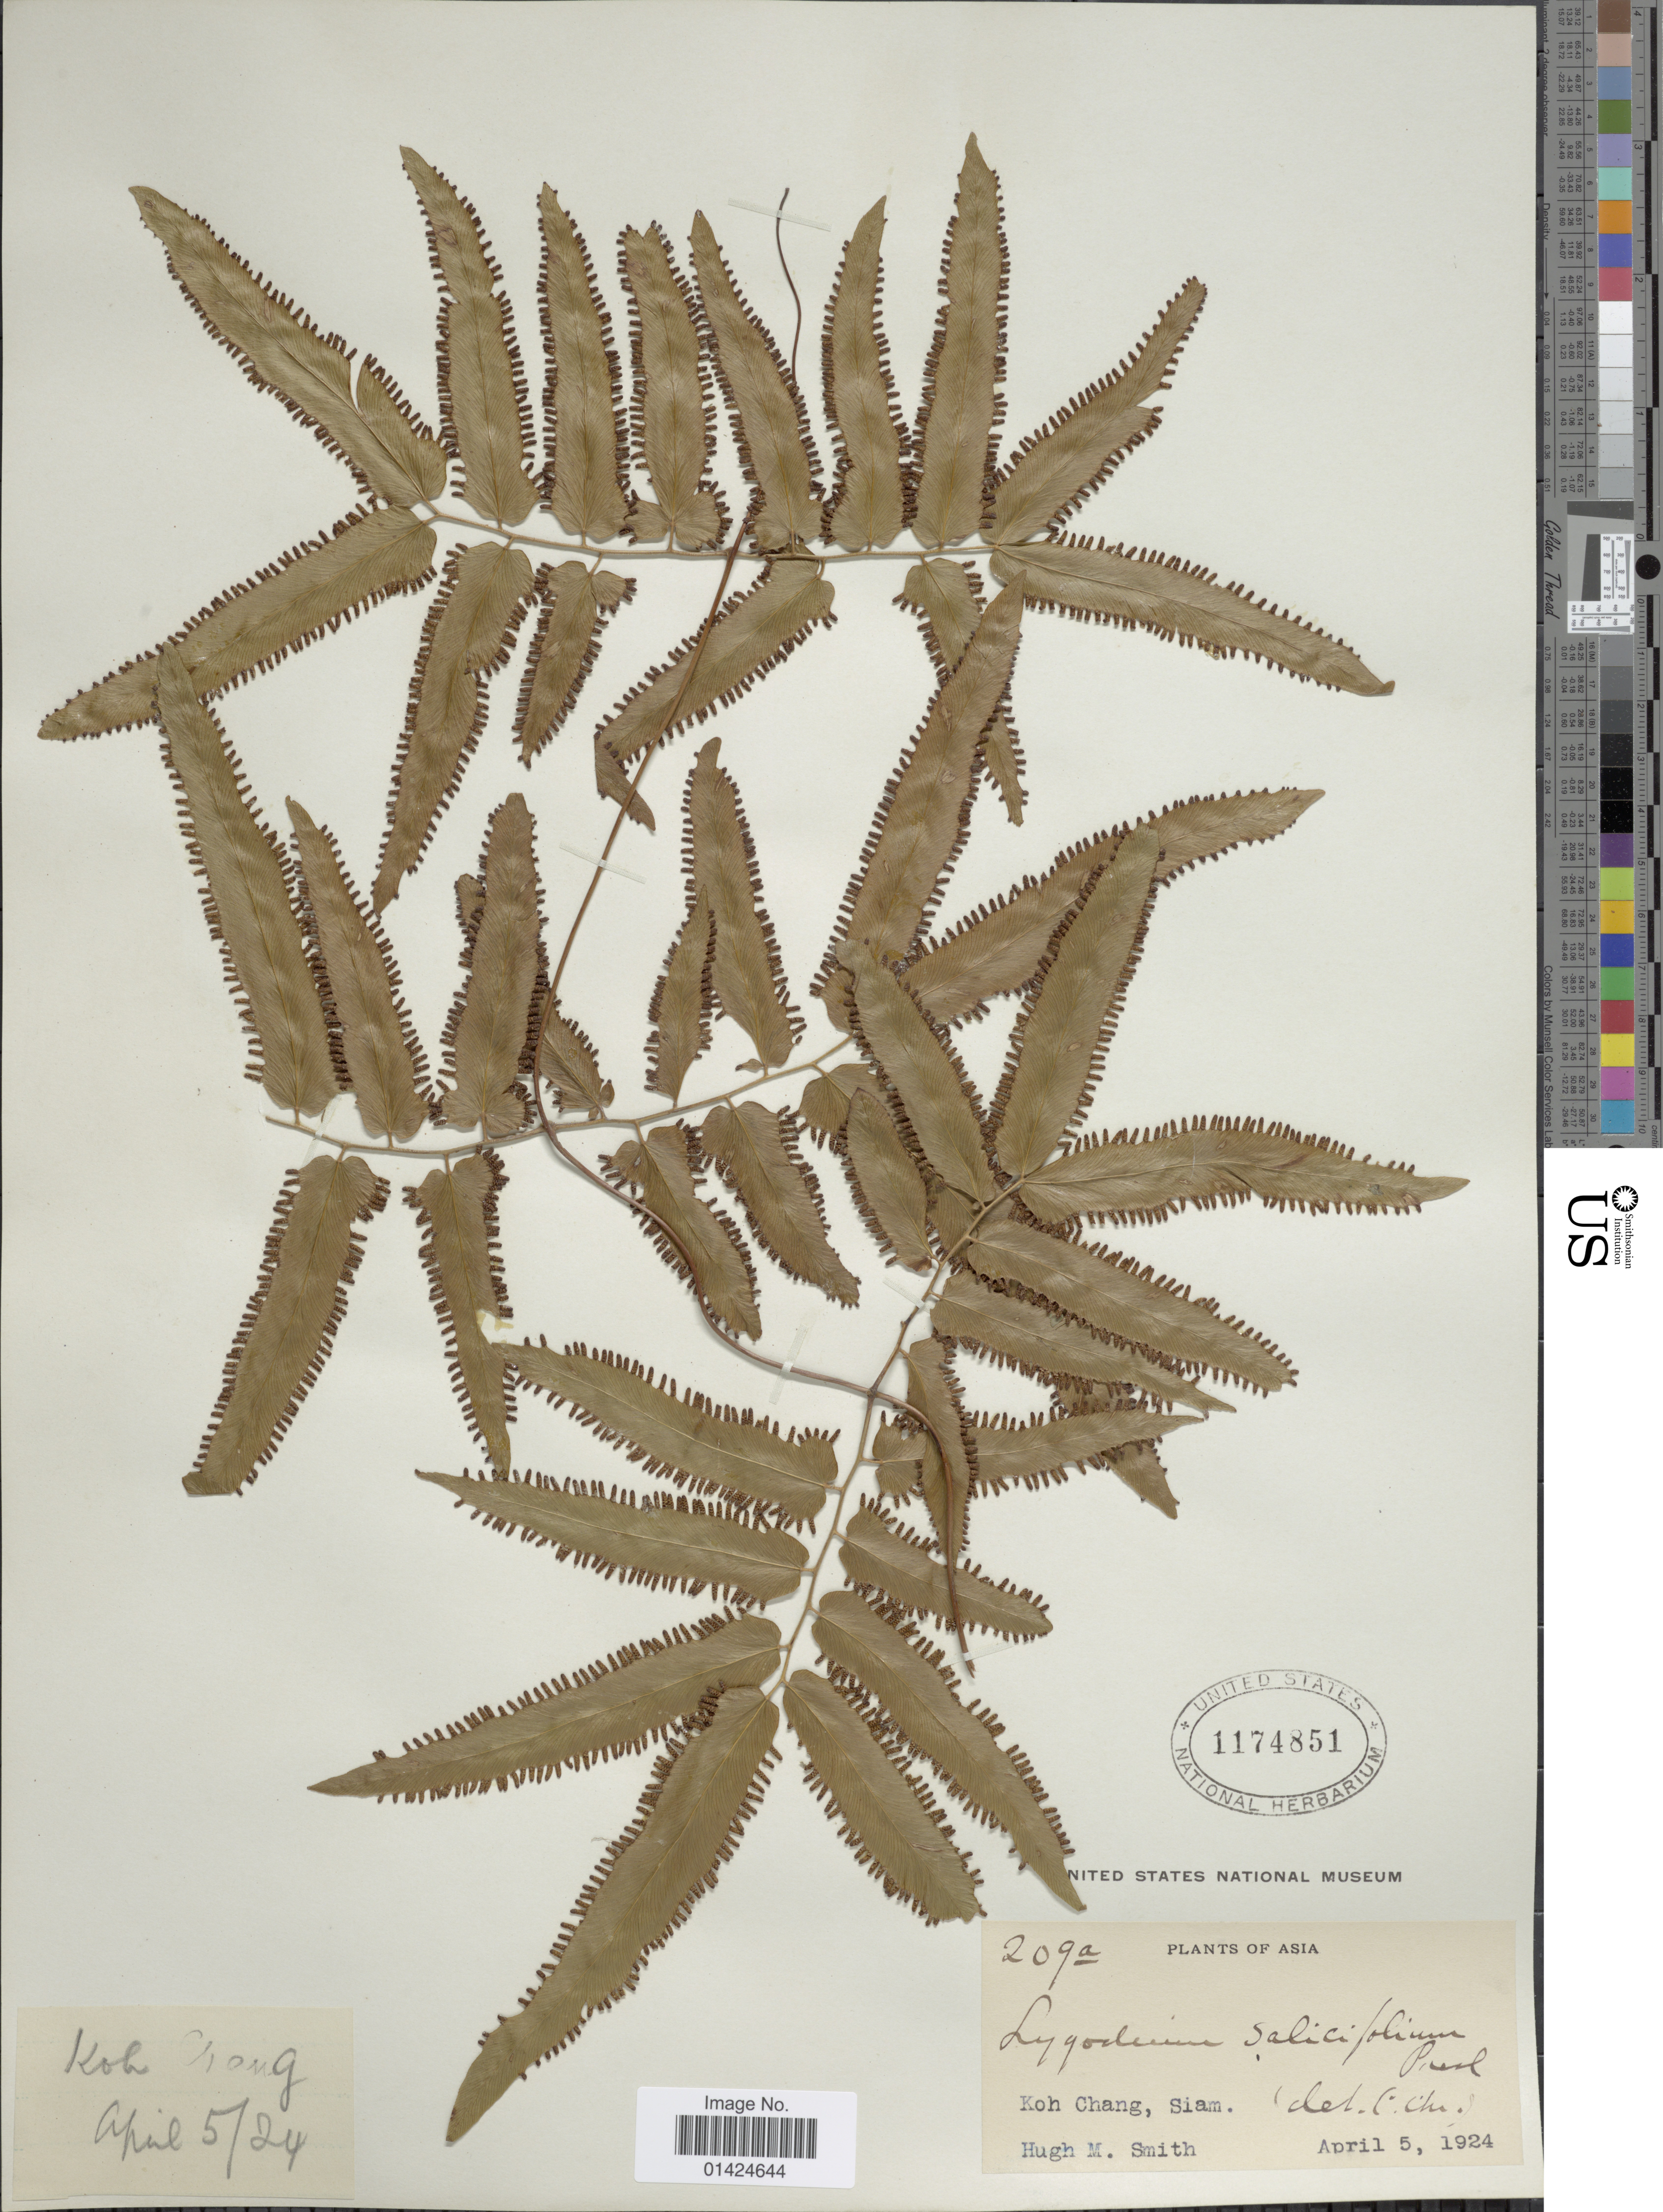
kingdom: Plantae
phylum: Tracheophyta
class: Polypodiopsida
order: Schizaeales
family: Lygodiaceae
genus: Lygodium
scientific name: Lygodium sailcifolium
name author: C. Presl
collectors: H. M. Smith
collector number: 209a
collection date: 1924-04-05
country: Thailand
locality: Koh Chang, Siam.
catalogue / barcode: US 1174851